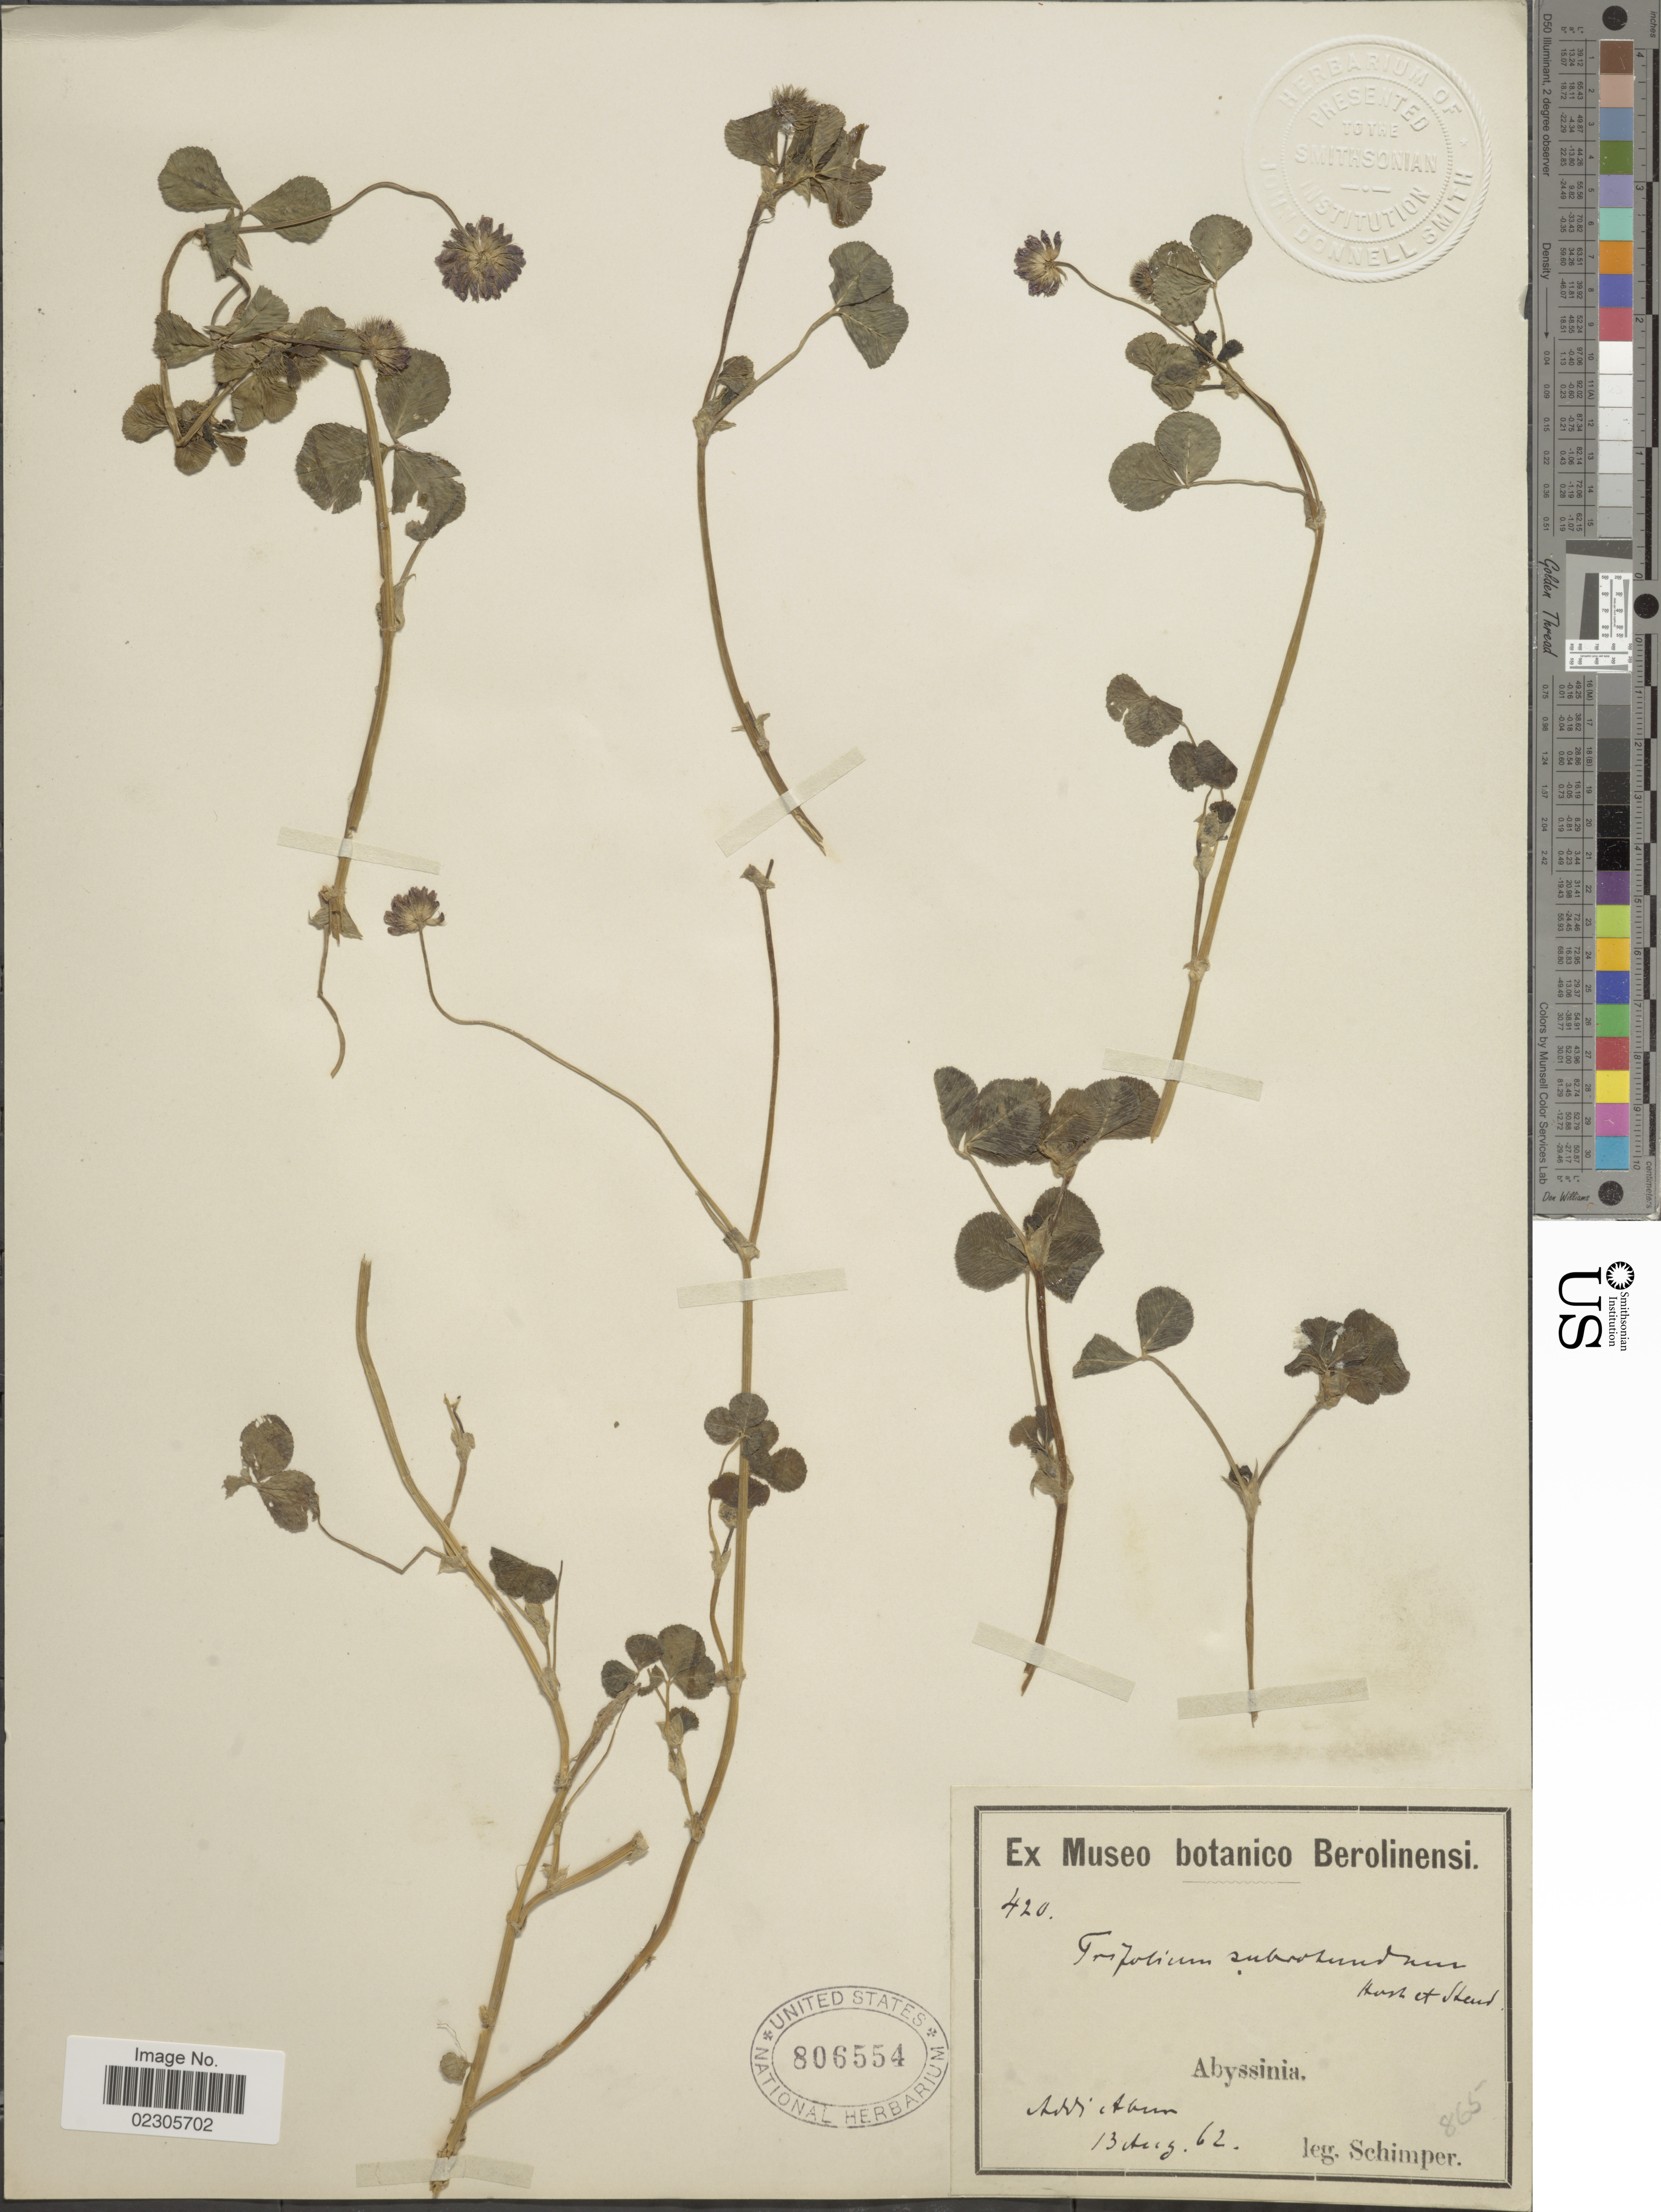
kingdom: Plantae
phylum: Tracheophyta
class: Magnoliopsida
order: Fabales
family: Fabaceae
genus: Trifolium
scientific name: Trifolium subrotundum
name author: Steud. & Hochst.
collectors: -. Schimper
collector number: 420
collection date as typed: Transcribed d/m/y: 13/8/62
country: Eritrea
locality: Abyssinia, [illegible text]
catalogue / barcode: US 806554